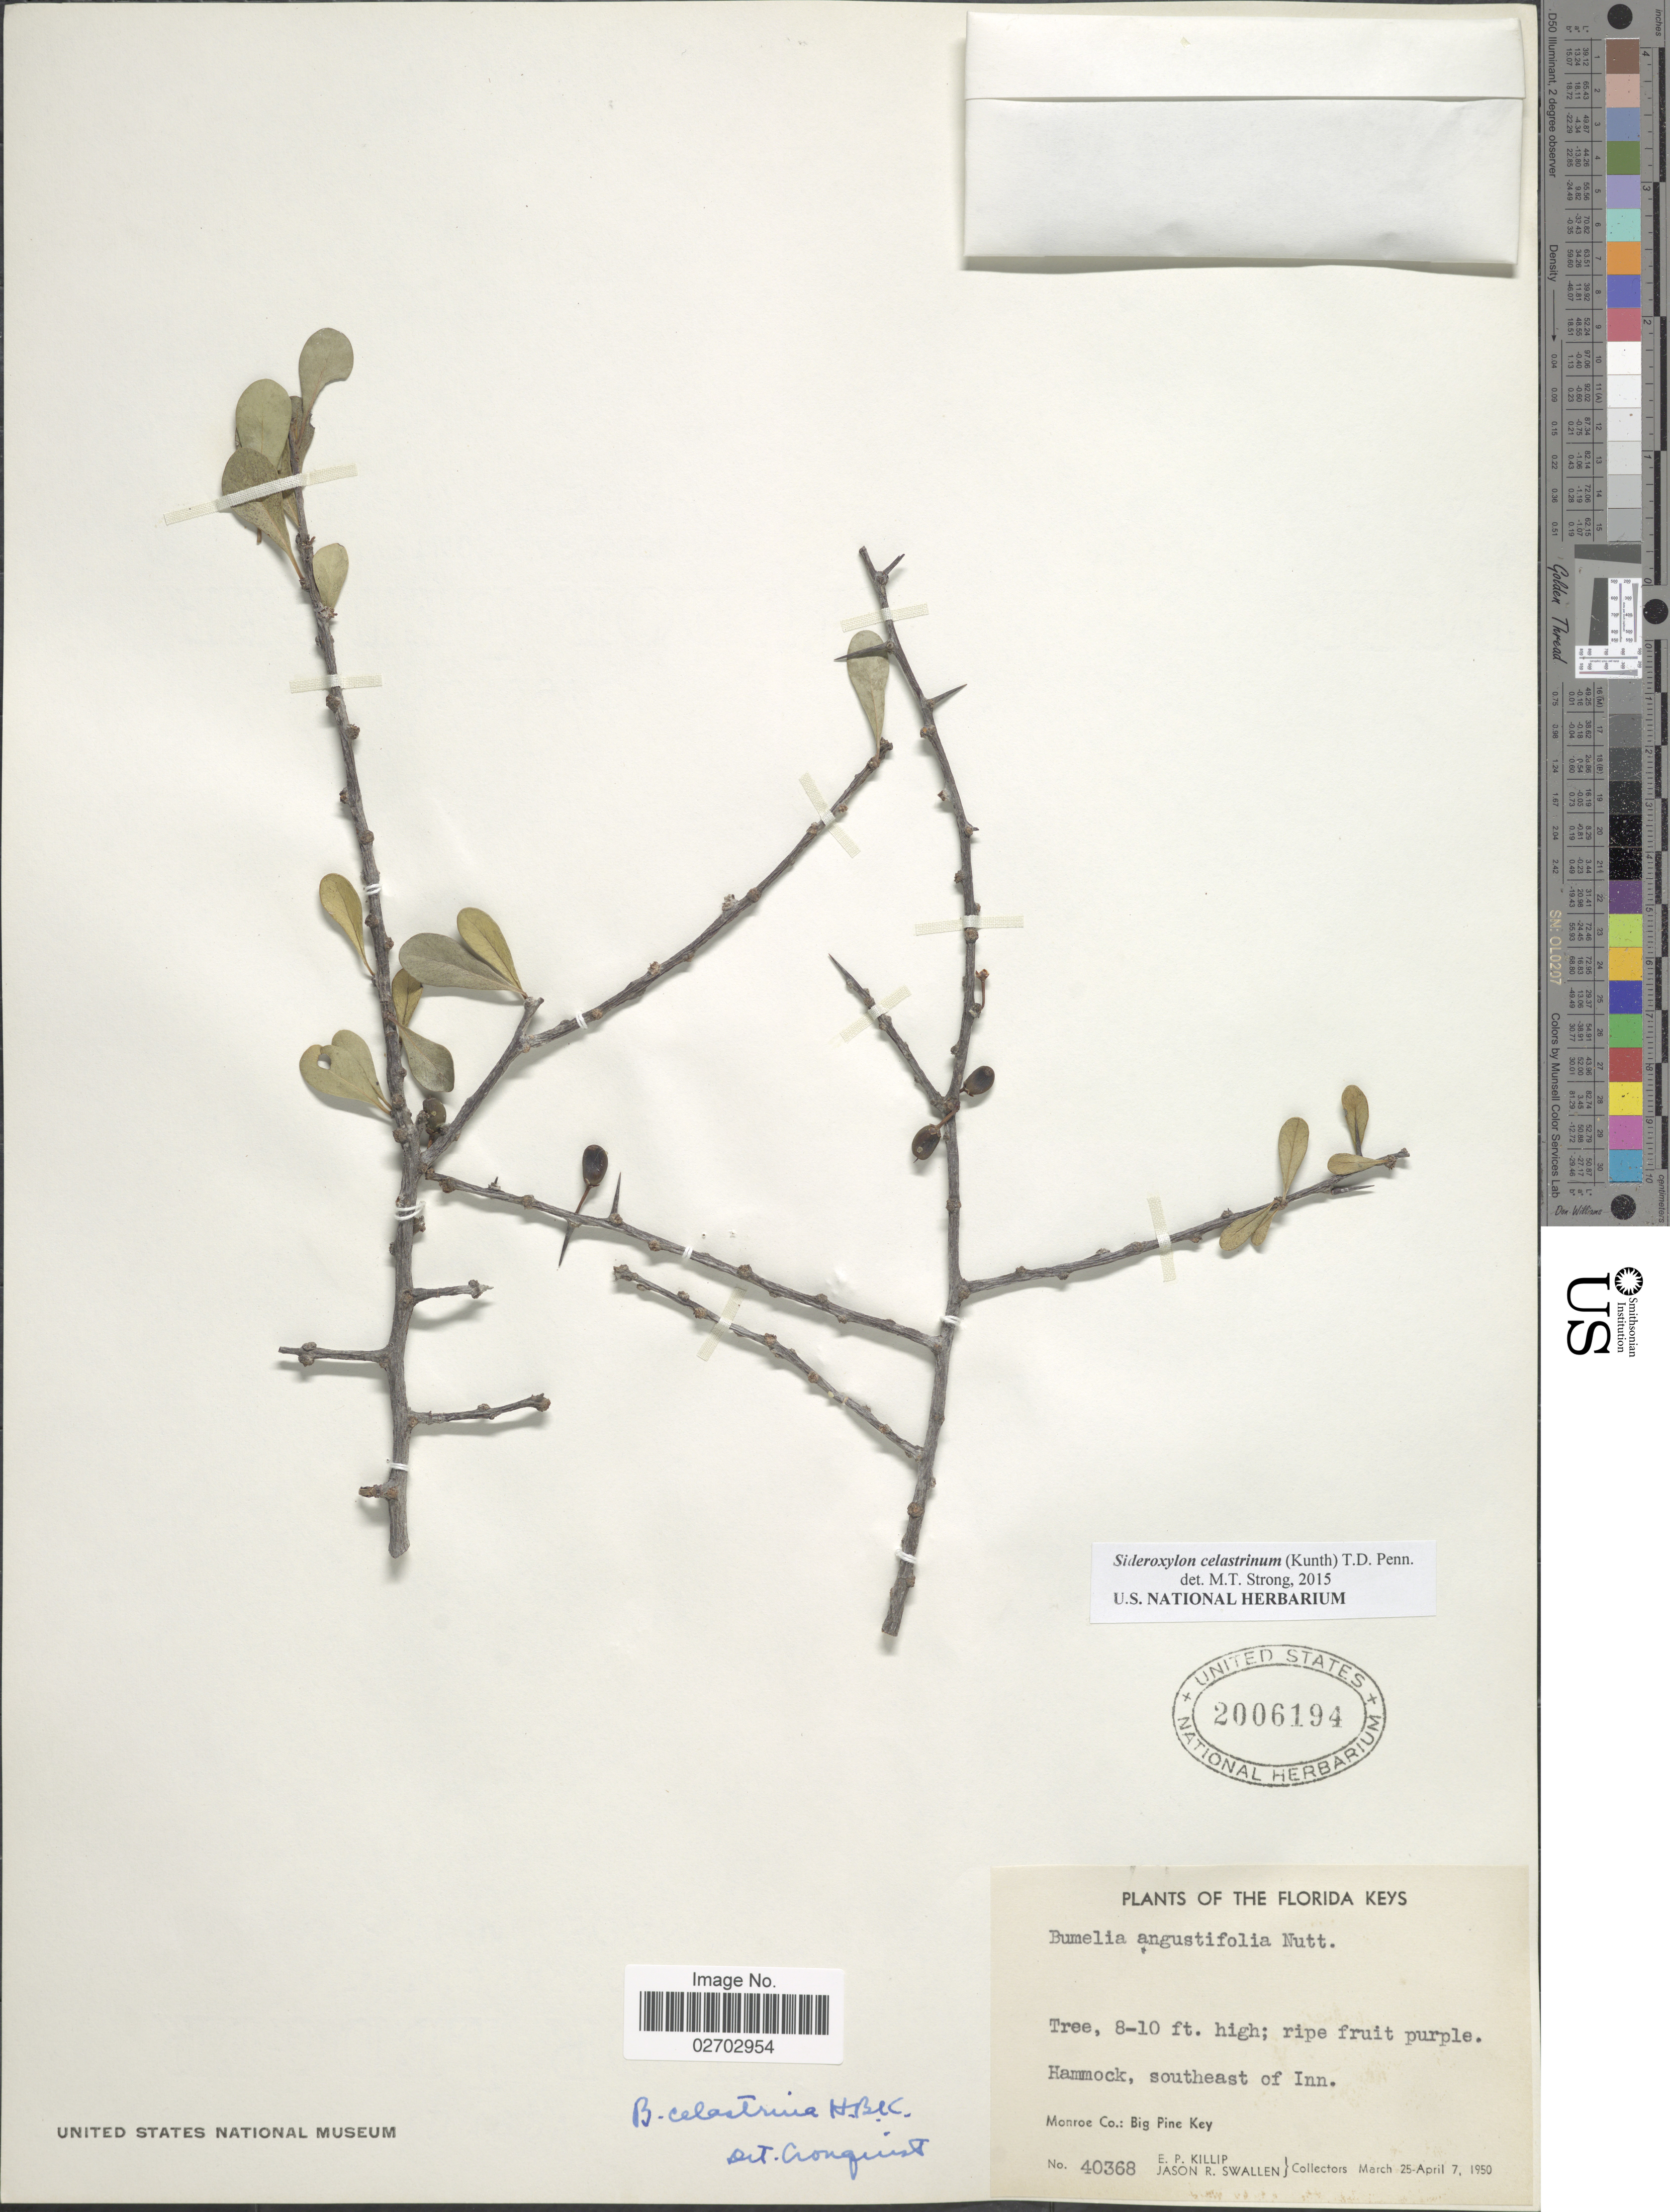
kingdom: Plantae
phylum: Tracheophyta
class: Magnoliopsida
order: Ericales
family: Sapotaceae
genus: Sideroxylon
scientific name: Sideroxylon celastrinum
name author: (Kunth) T.D. Penn.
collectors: E. P. Killip & J. R. Swallen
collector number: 40368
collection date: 1950-03-25/1950-04-07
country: United States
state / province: Florida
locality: Florida Keys. Hammock, southeast of Inn. Monroe Co.: Big Pine Key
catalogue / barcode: US 2006194